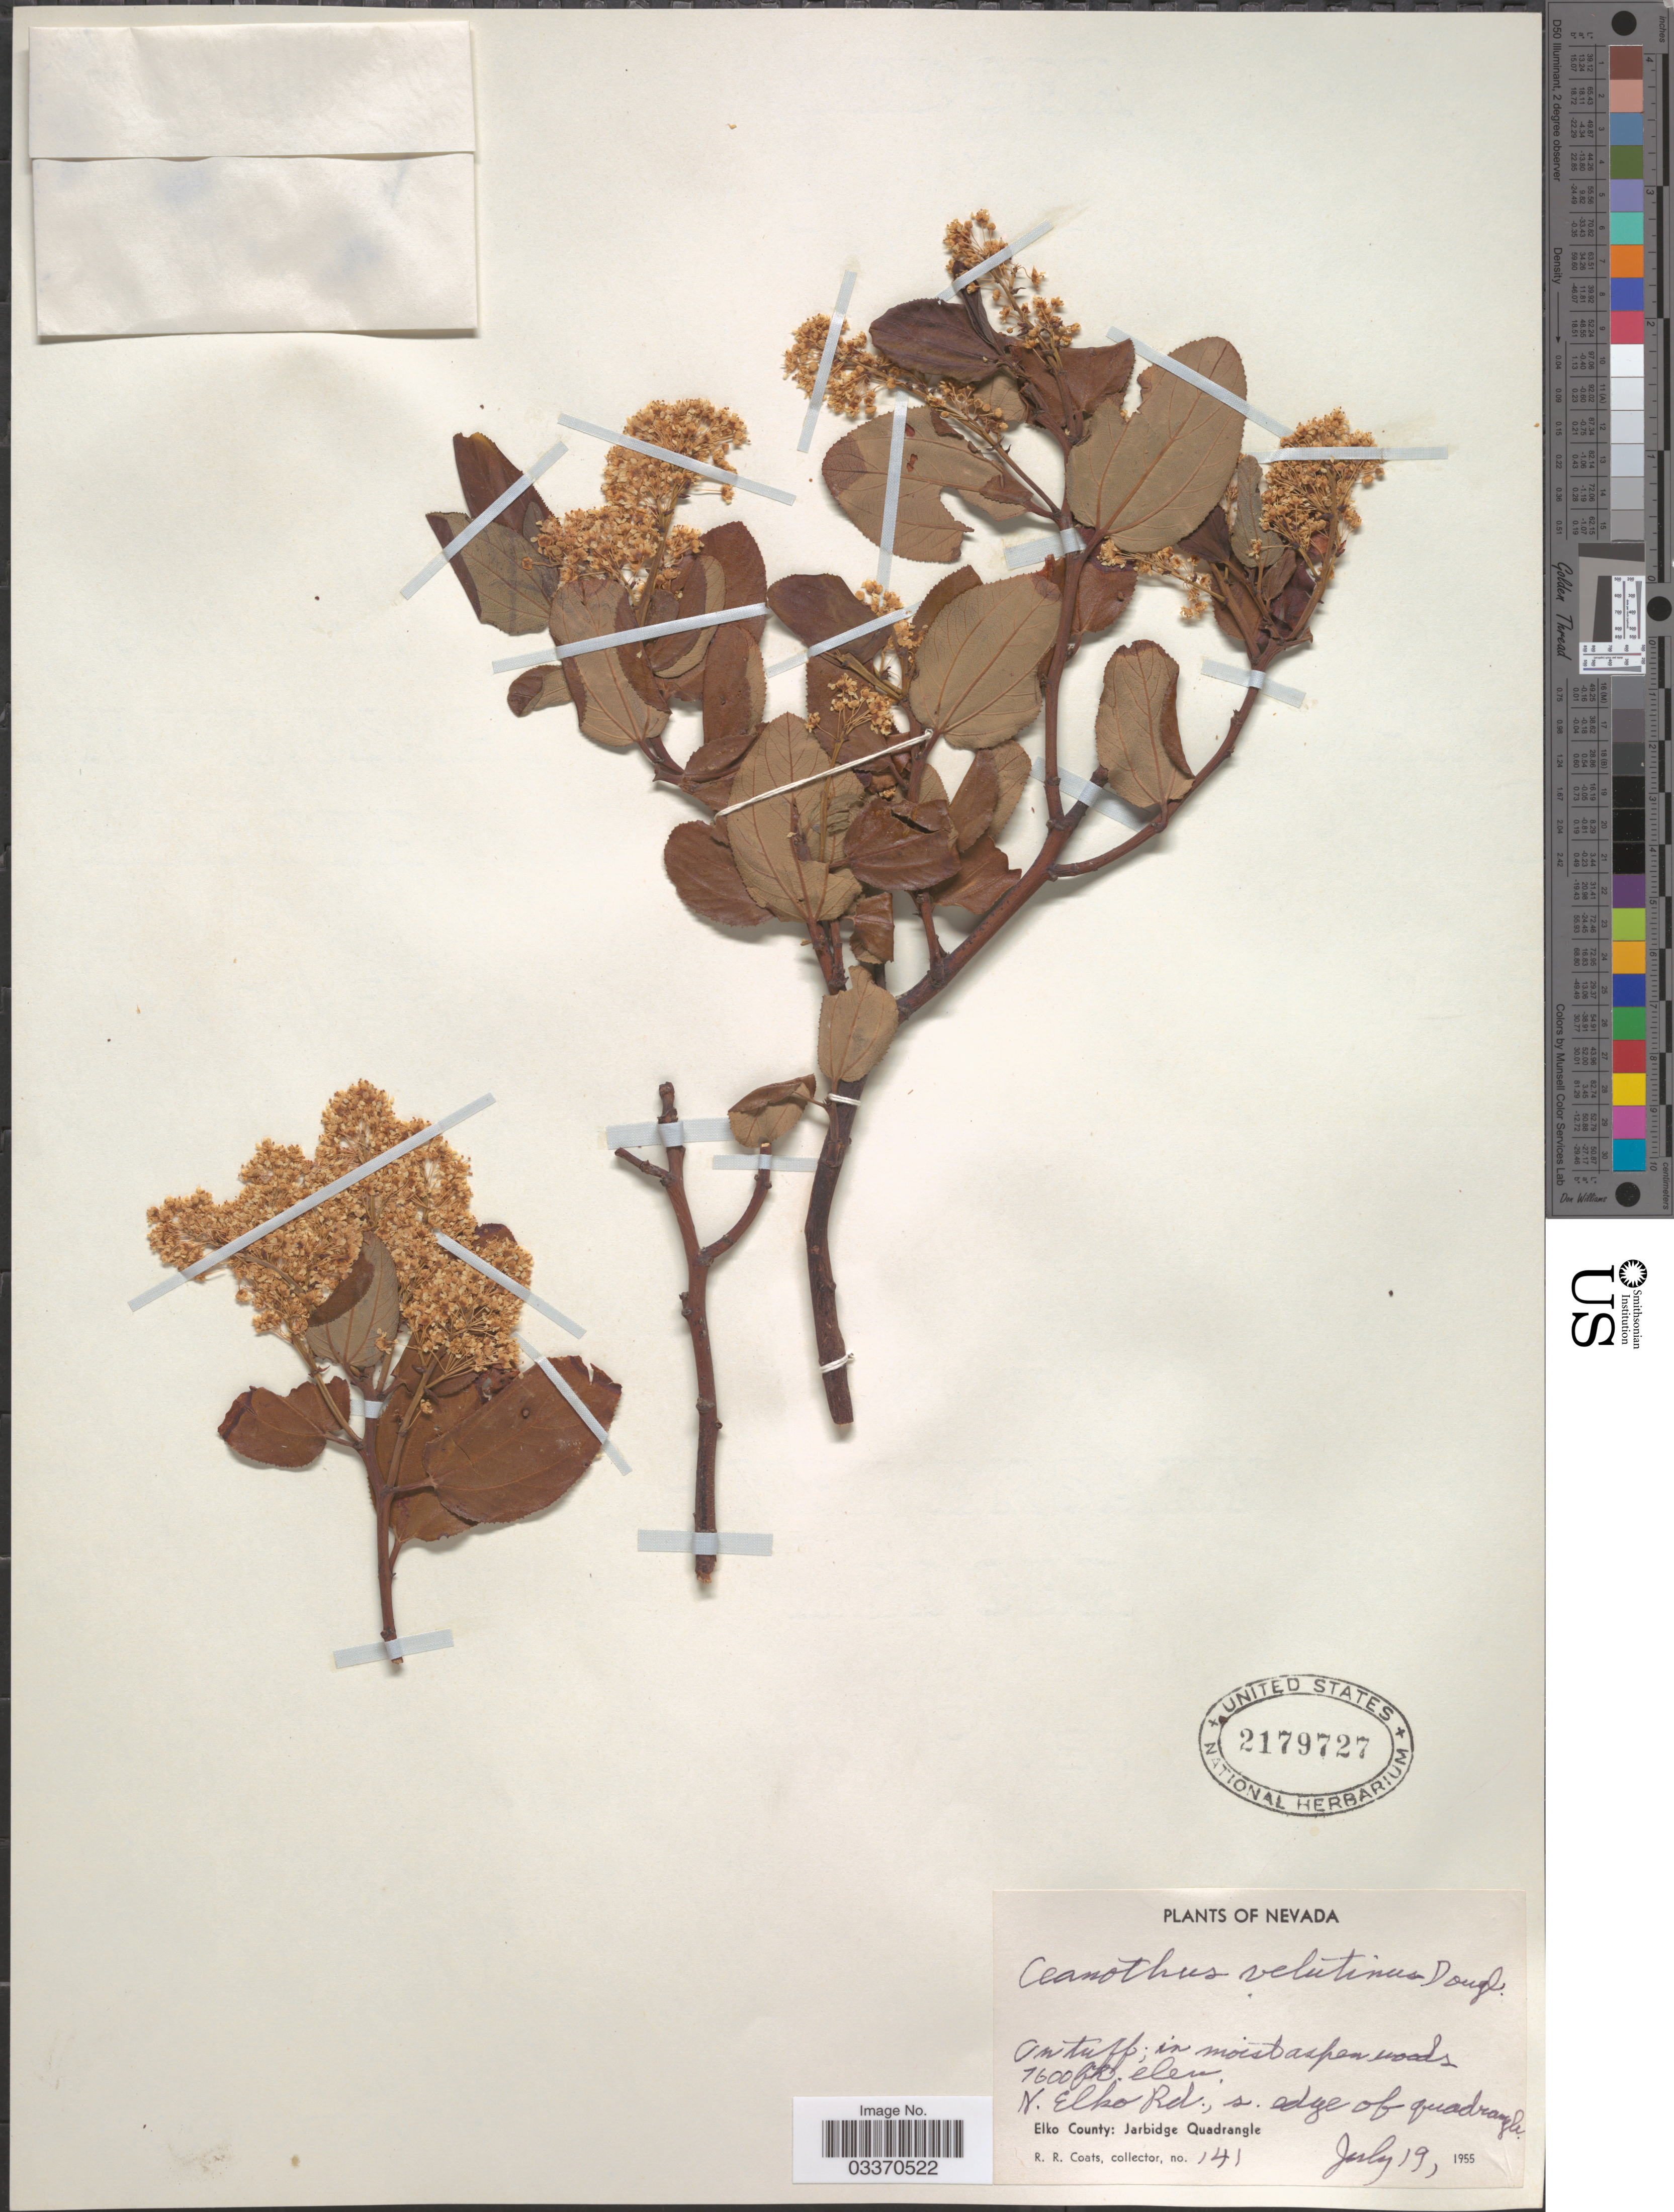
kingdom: Plantae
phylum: Tracheophyta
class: Magnoliopsida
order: Rosales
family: Rhamnaceae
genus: Ceanothus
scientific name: Ceanothus velutinus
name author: Douglas ex Hook.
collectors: R. Coats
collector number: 141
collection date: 1955-07-19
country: United States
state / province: Nevada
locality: N. Elko Rd.; s. edge of quadrangle. Elko County: Jarbidge Quadrangle.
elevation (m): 2316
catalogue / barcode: US 2179727